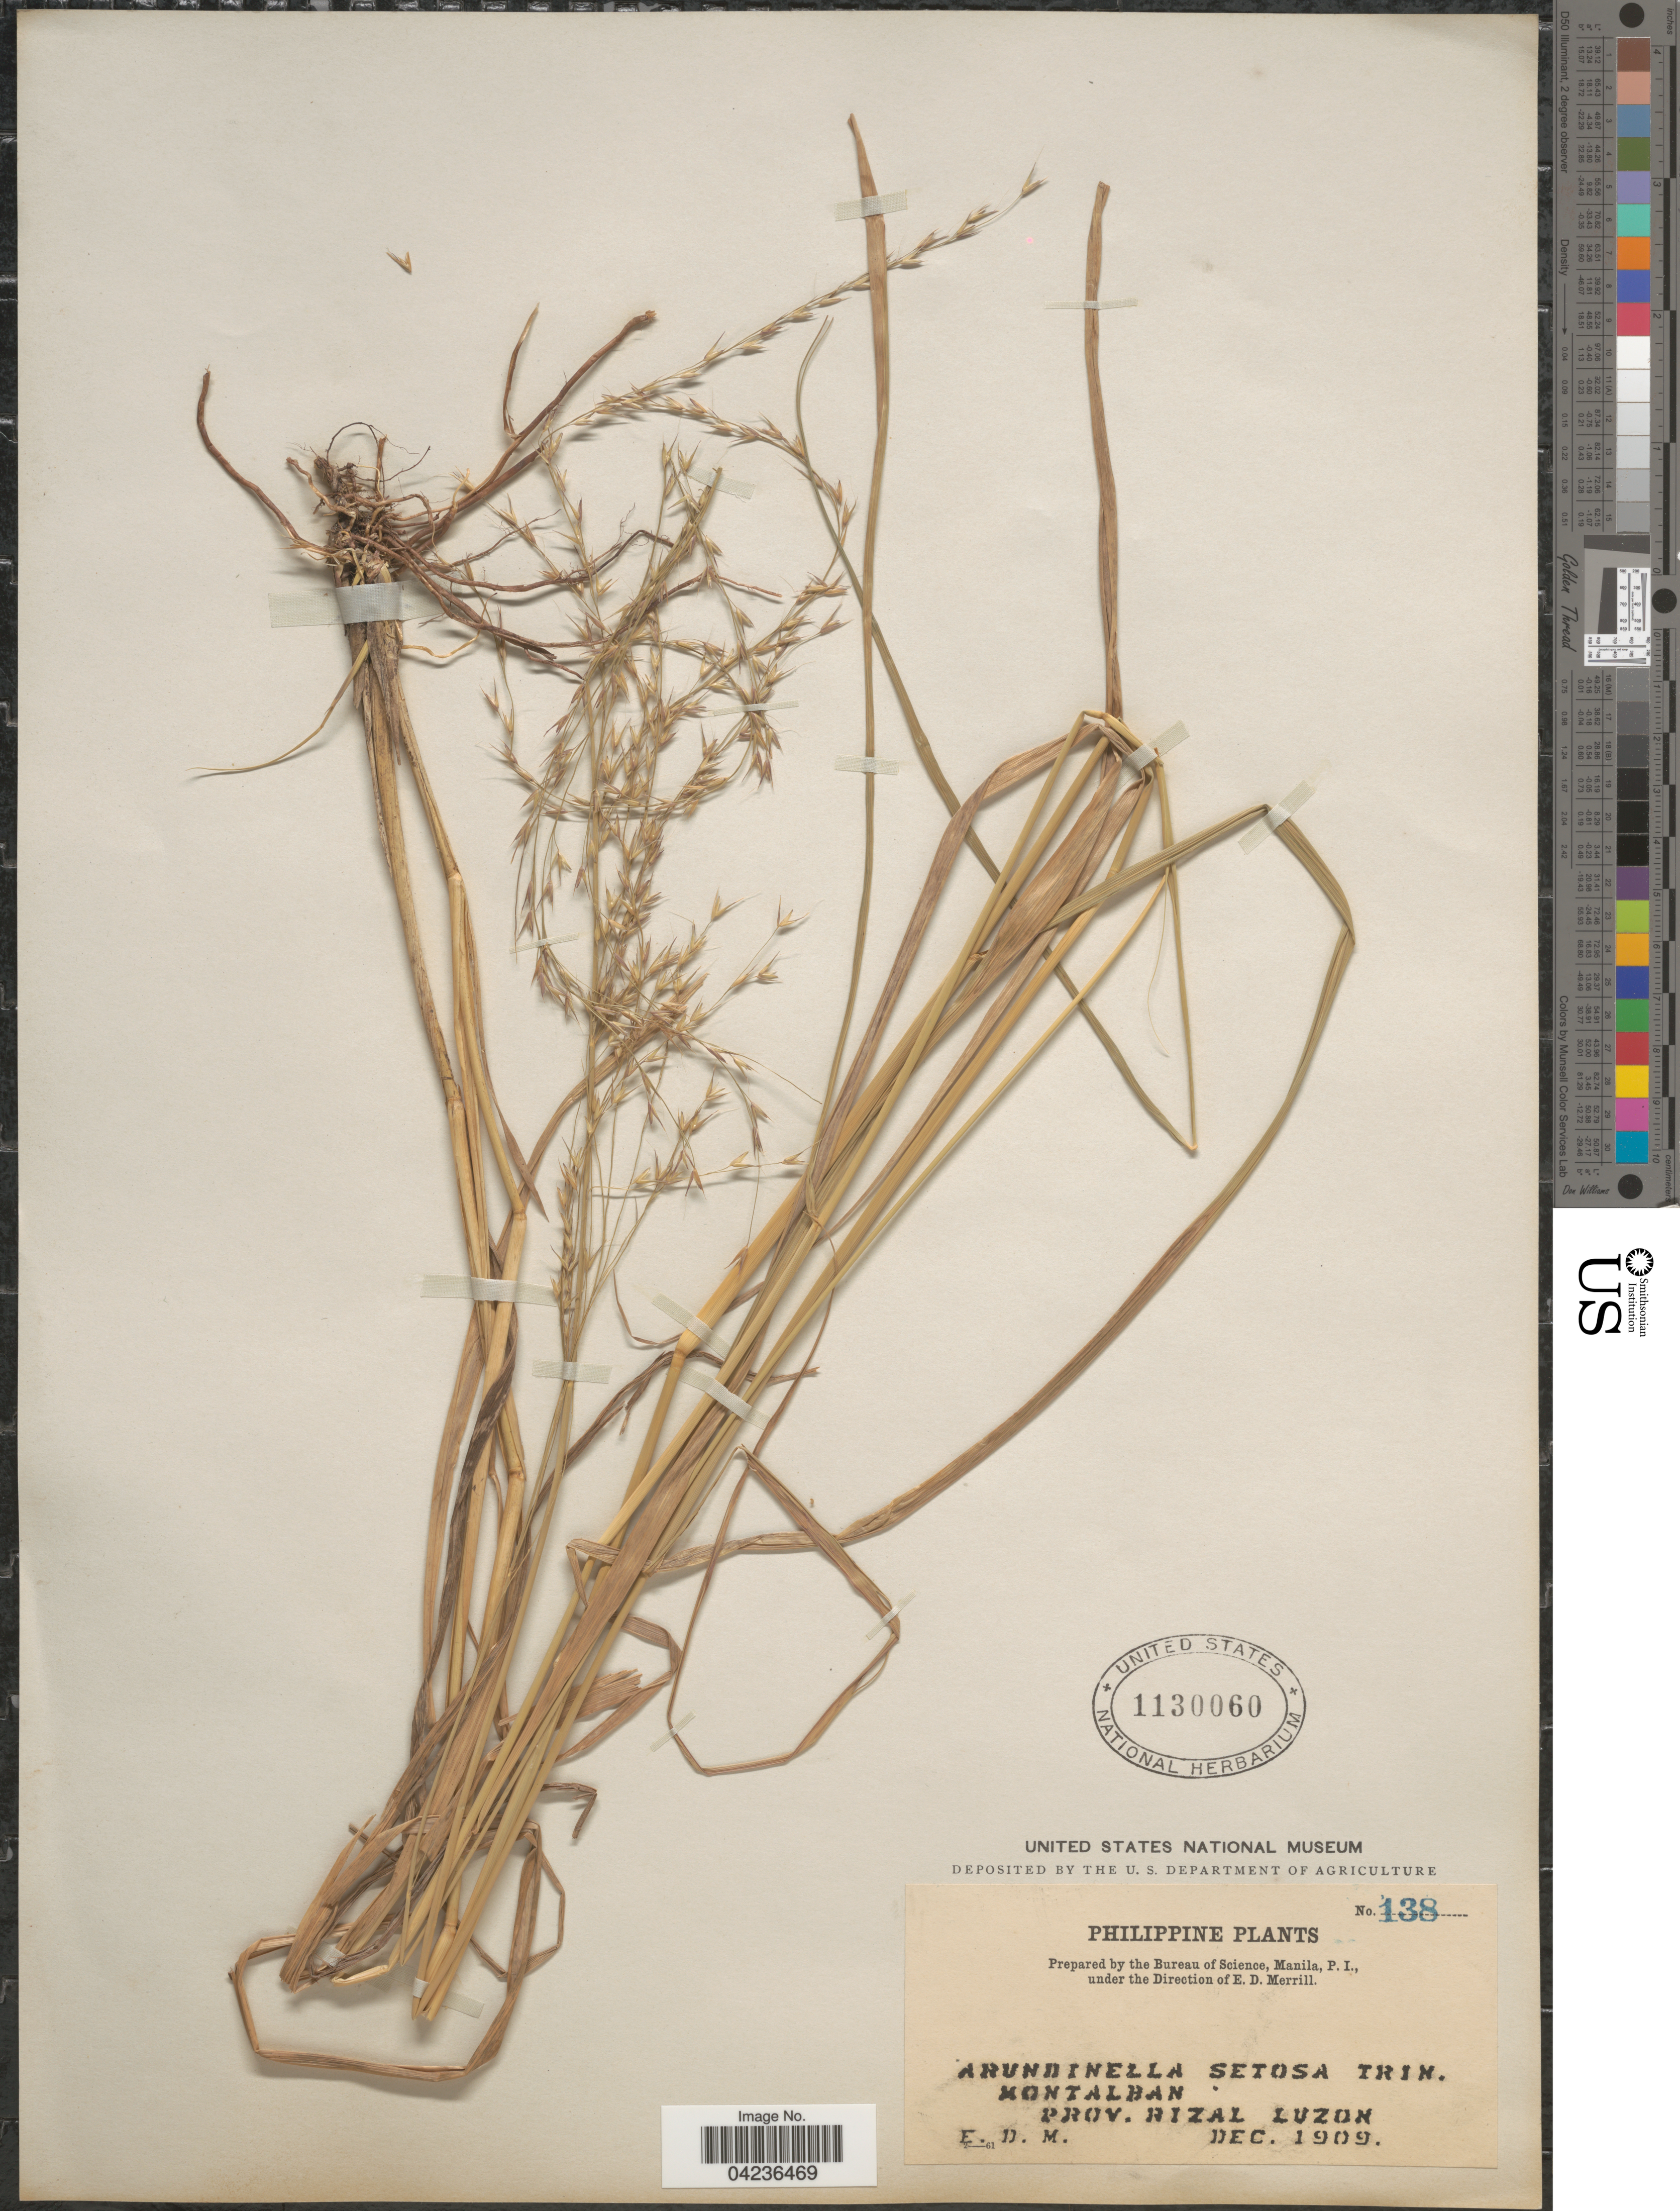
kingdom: Plantae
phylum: Tracheophyta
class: Liliopsida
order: Poales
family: Poaceae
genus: Arundinella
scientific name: Arundinella setosa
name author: Trin.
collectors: E. D. Merrill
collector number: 138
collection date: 1909-12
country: Philippines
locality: Montalban, Prov. Rizal. Luzon.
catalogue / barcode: US 1130060